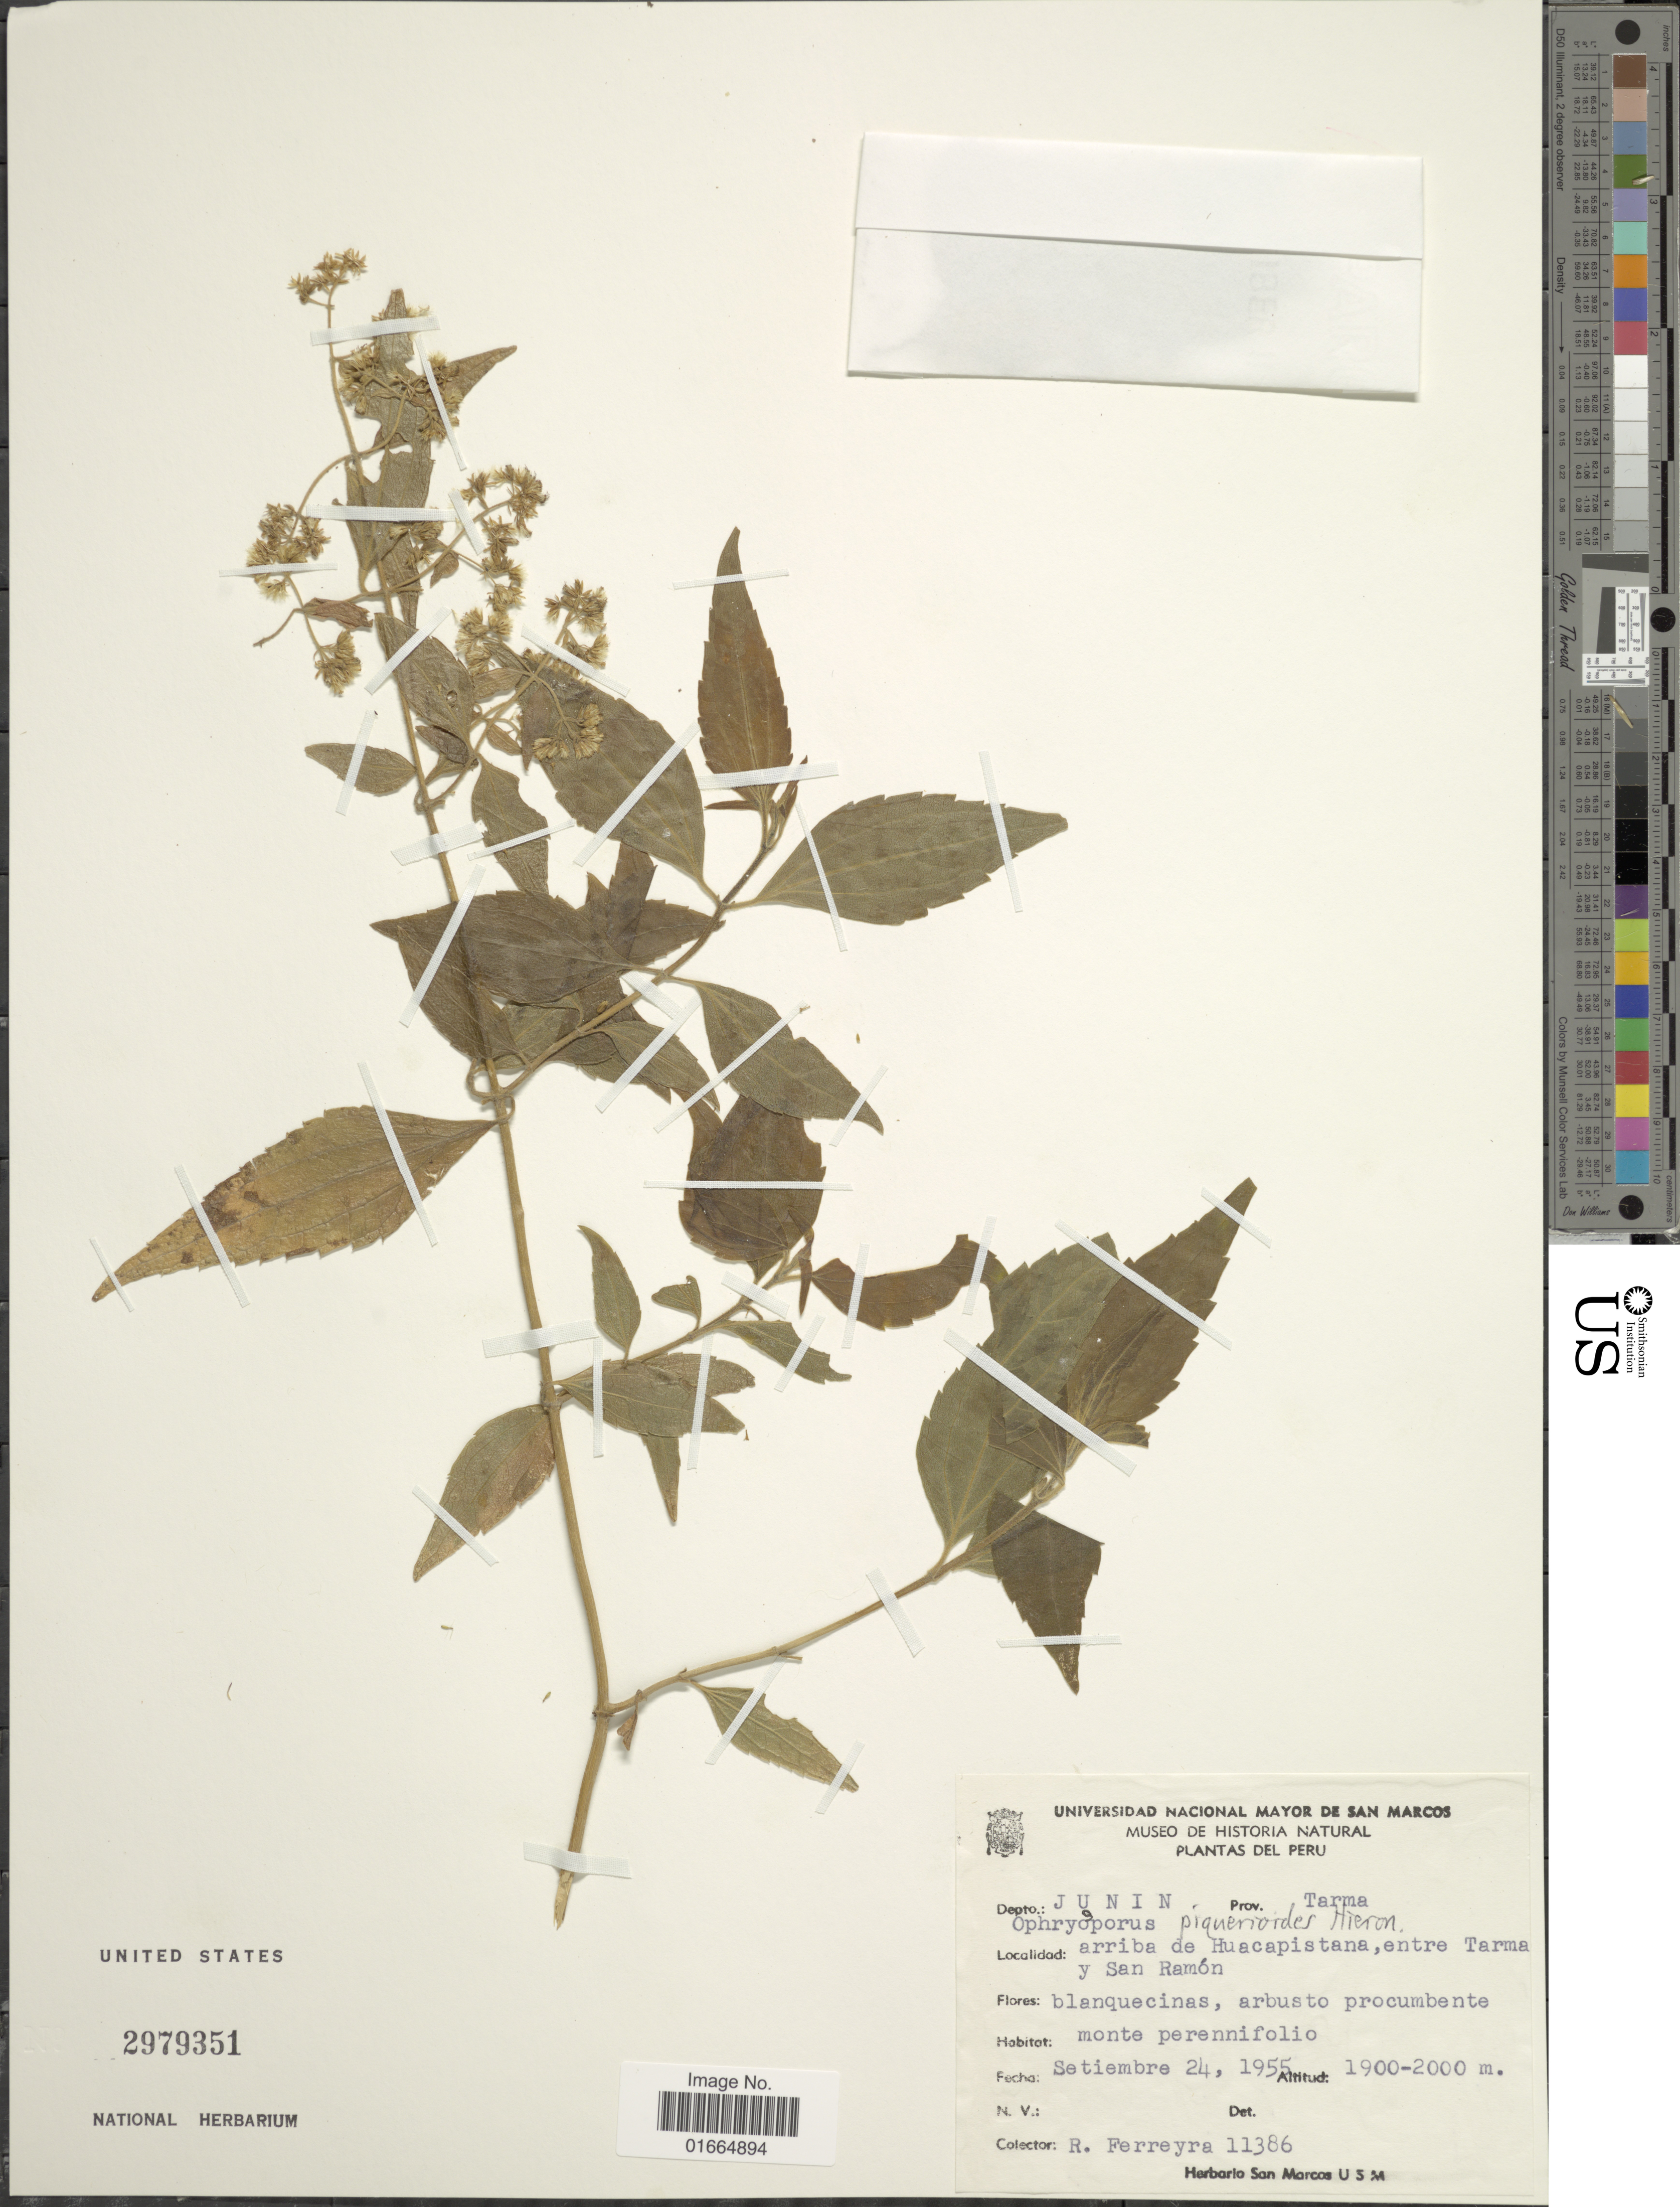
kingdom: Plantae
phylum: Tracheophyta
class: Magnoliopsida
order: Asterales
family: Asteraceae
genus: Ophryosporus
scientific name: Ophryosporus piquerioides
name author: (DC.) Benth. ex Baker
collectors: R. A. Ferreyra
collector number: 11386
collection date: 1955-09-24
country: Peru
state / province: Junín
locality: Depto.: Junin. Prov. Tarma. Arriba de Huacapistana, entre Tarma y San Ramón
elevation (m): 1900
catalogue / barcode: US 2979351